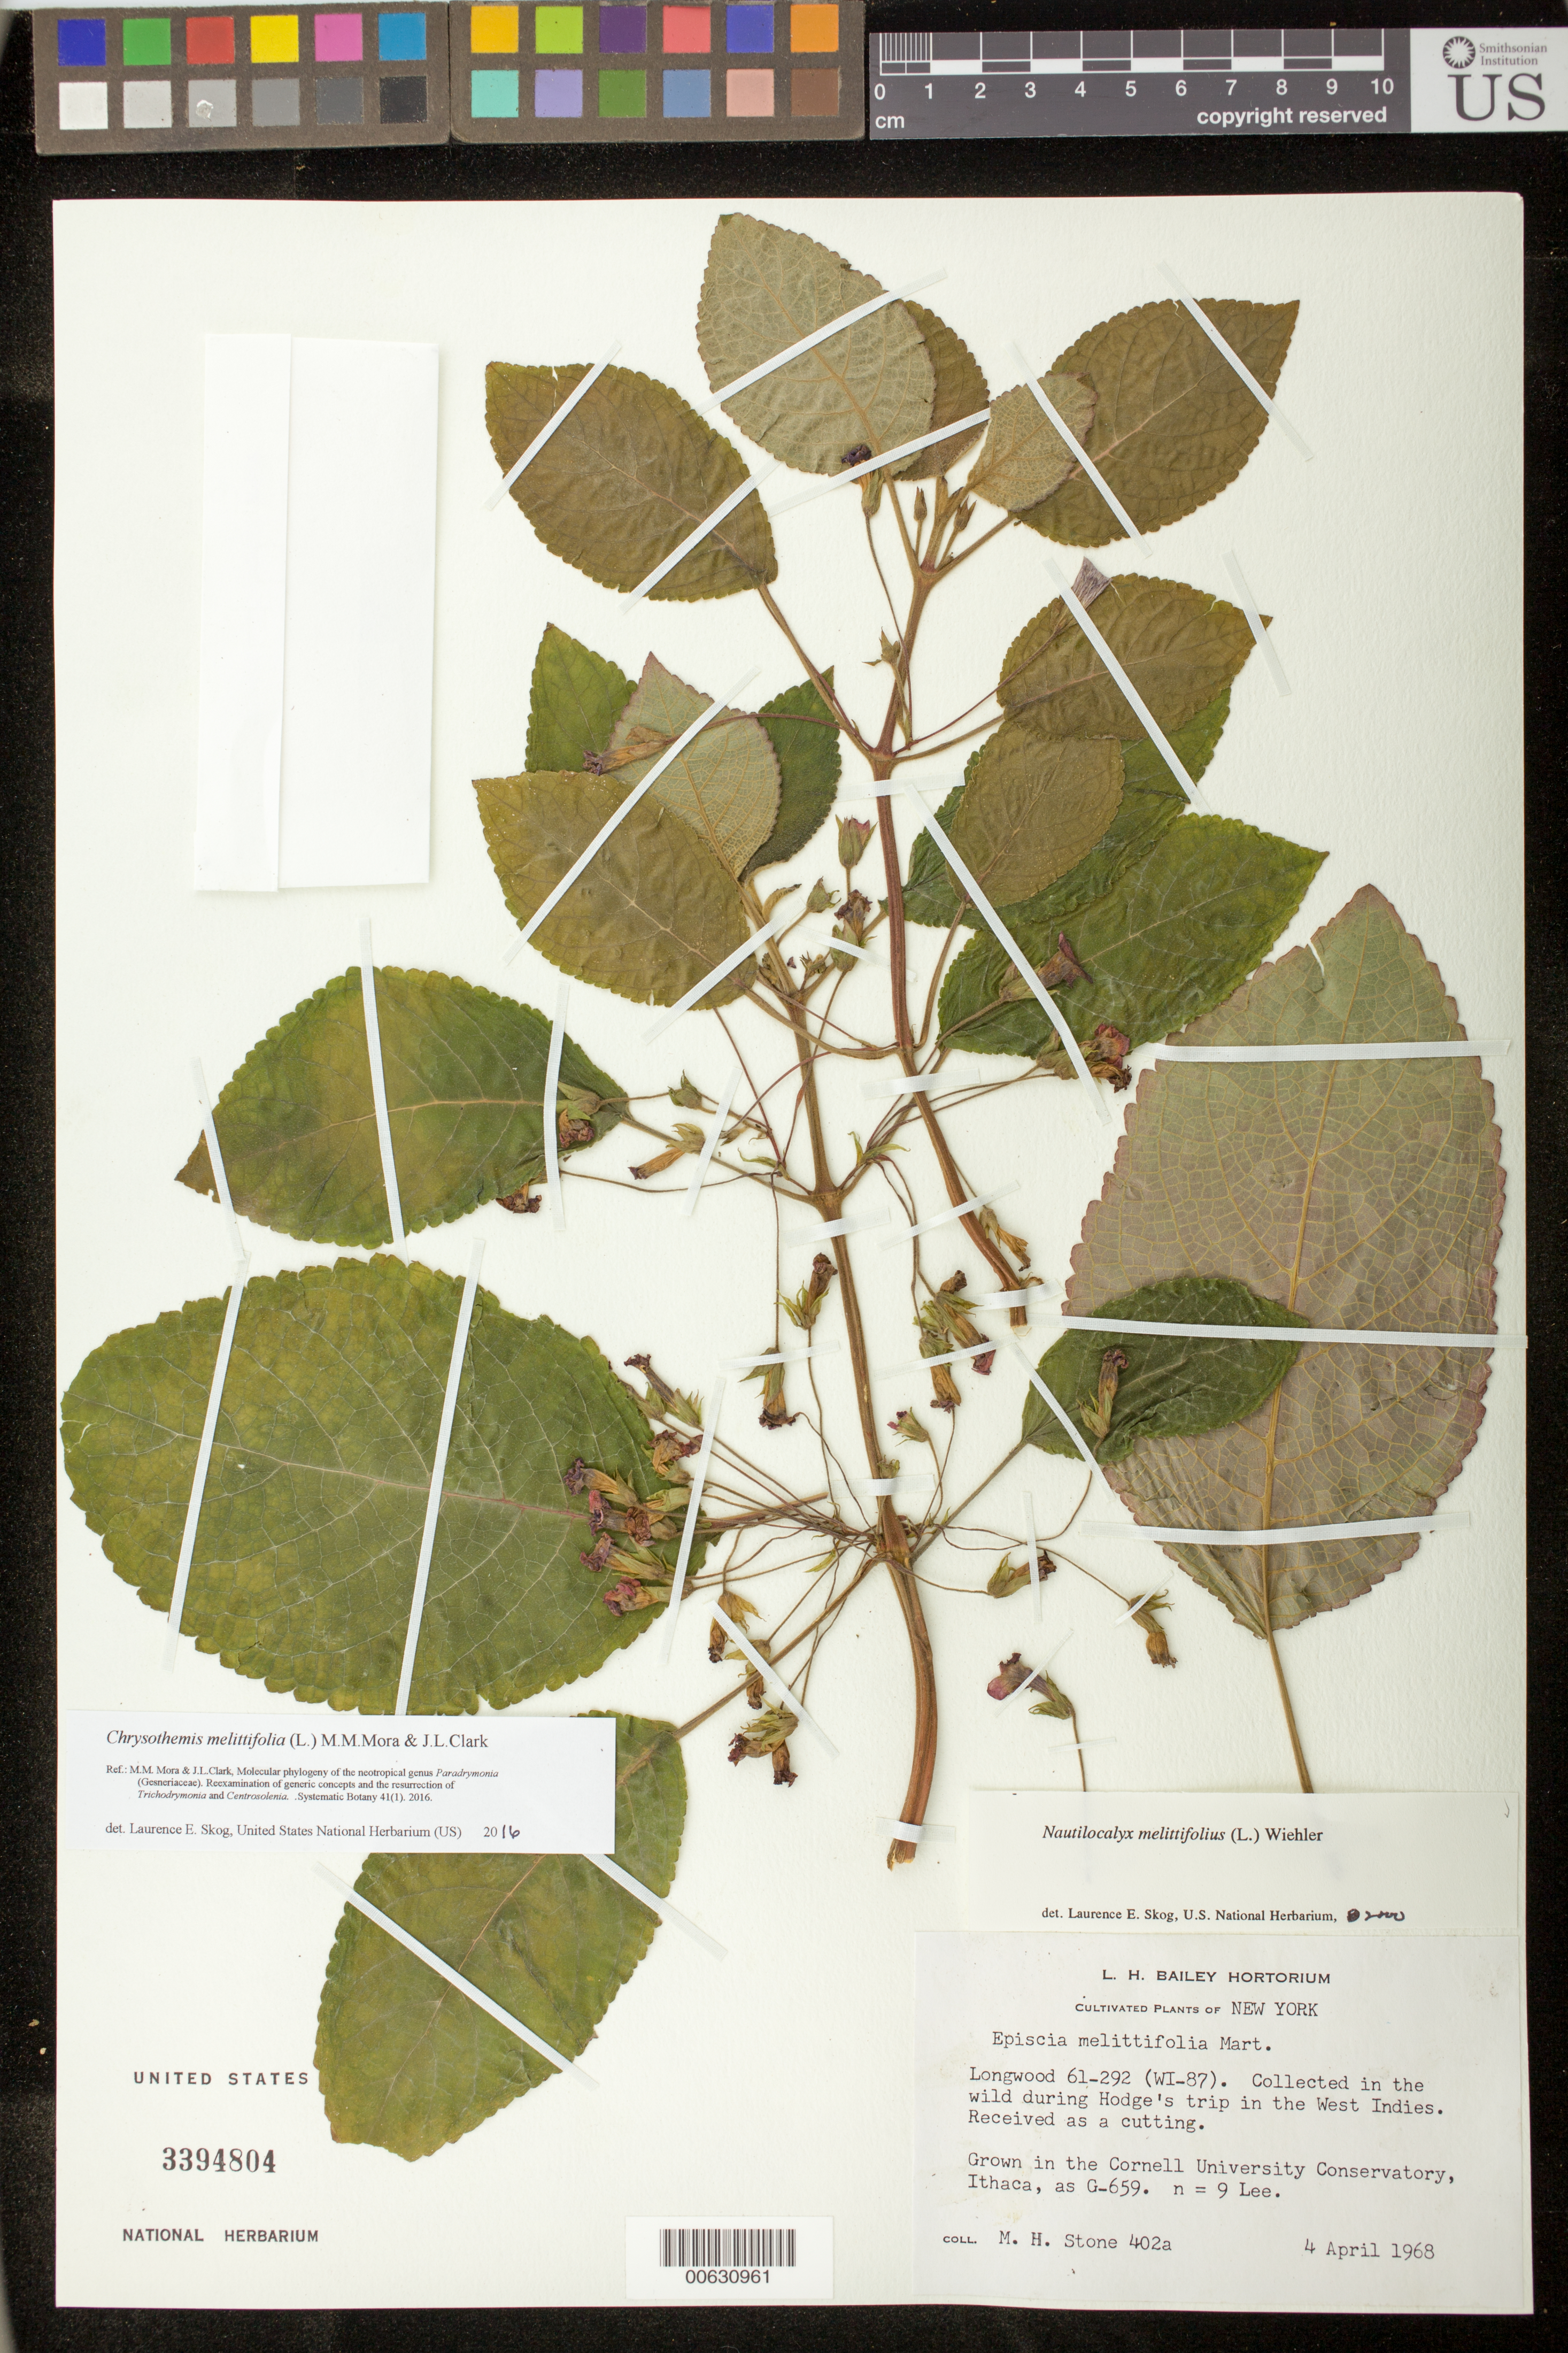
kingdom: Plantae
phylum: Tracheophyta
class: Magnoliopsida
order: Lamiales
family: Gesneriaceae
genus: Chrysothemis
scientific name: Chrysothemis melittifolia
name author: (L.) M.M. Mora & J.L. Clark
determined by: Skog, Laurence E.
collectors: M. Stone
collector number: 402 a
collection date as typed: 04 Apr 1968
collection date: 1968-04-04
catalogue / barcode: US 3394804